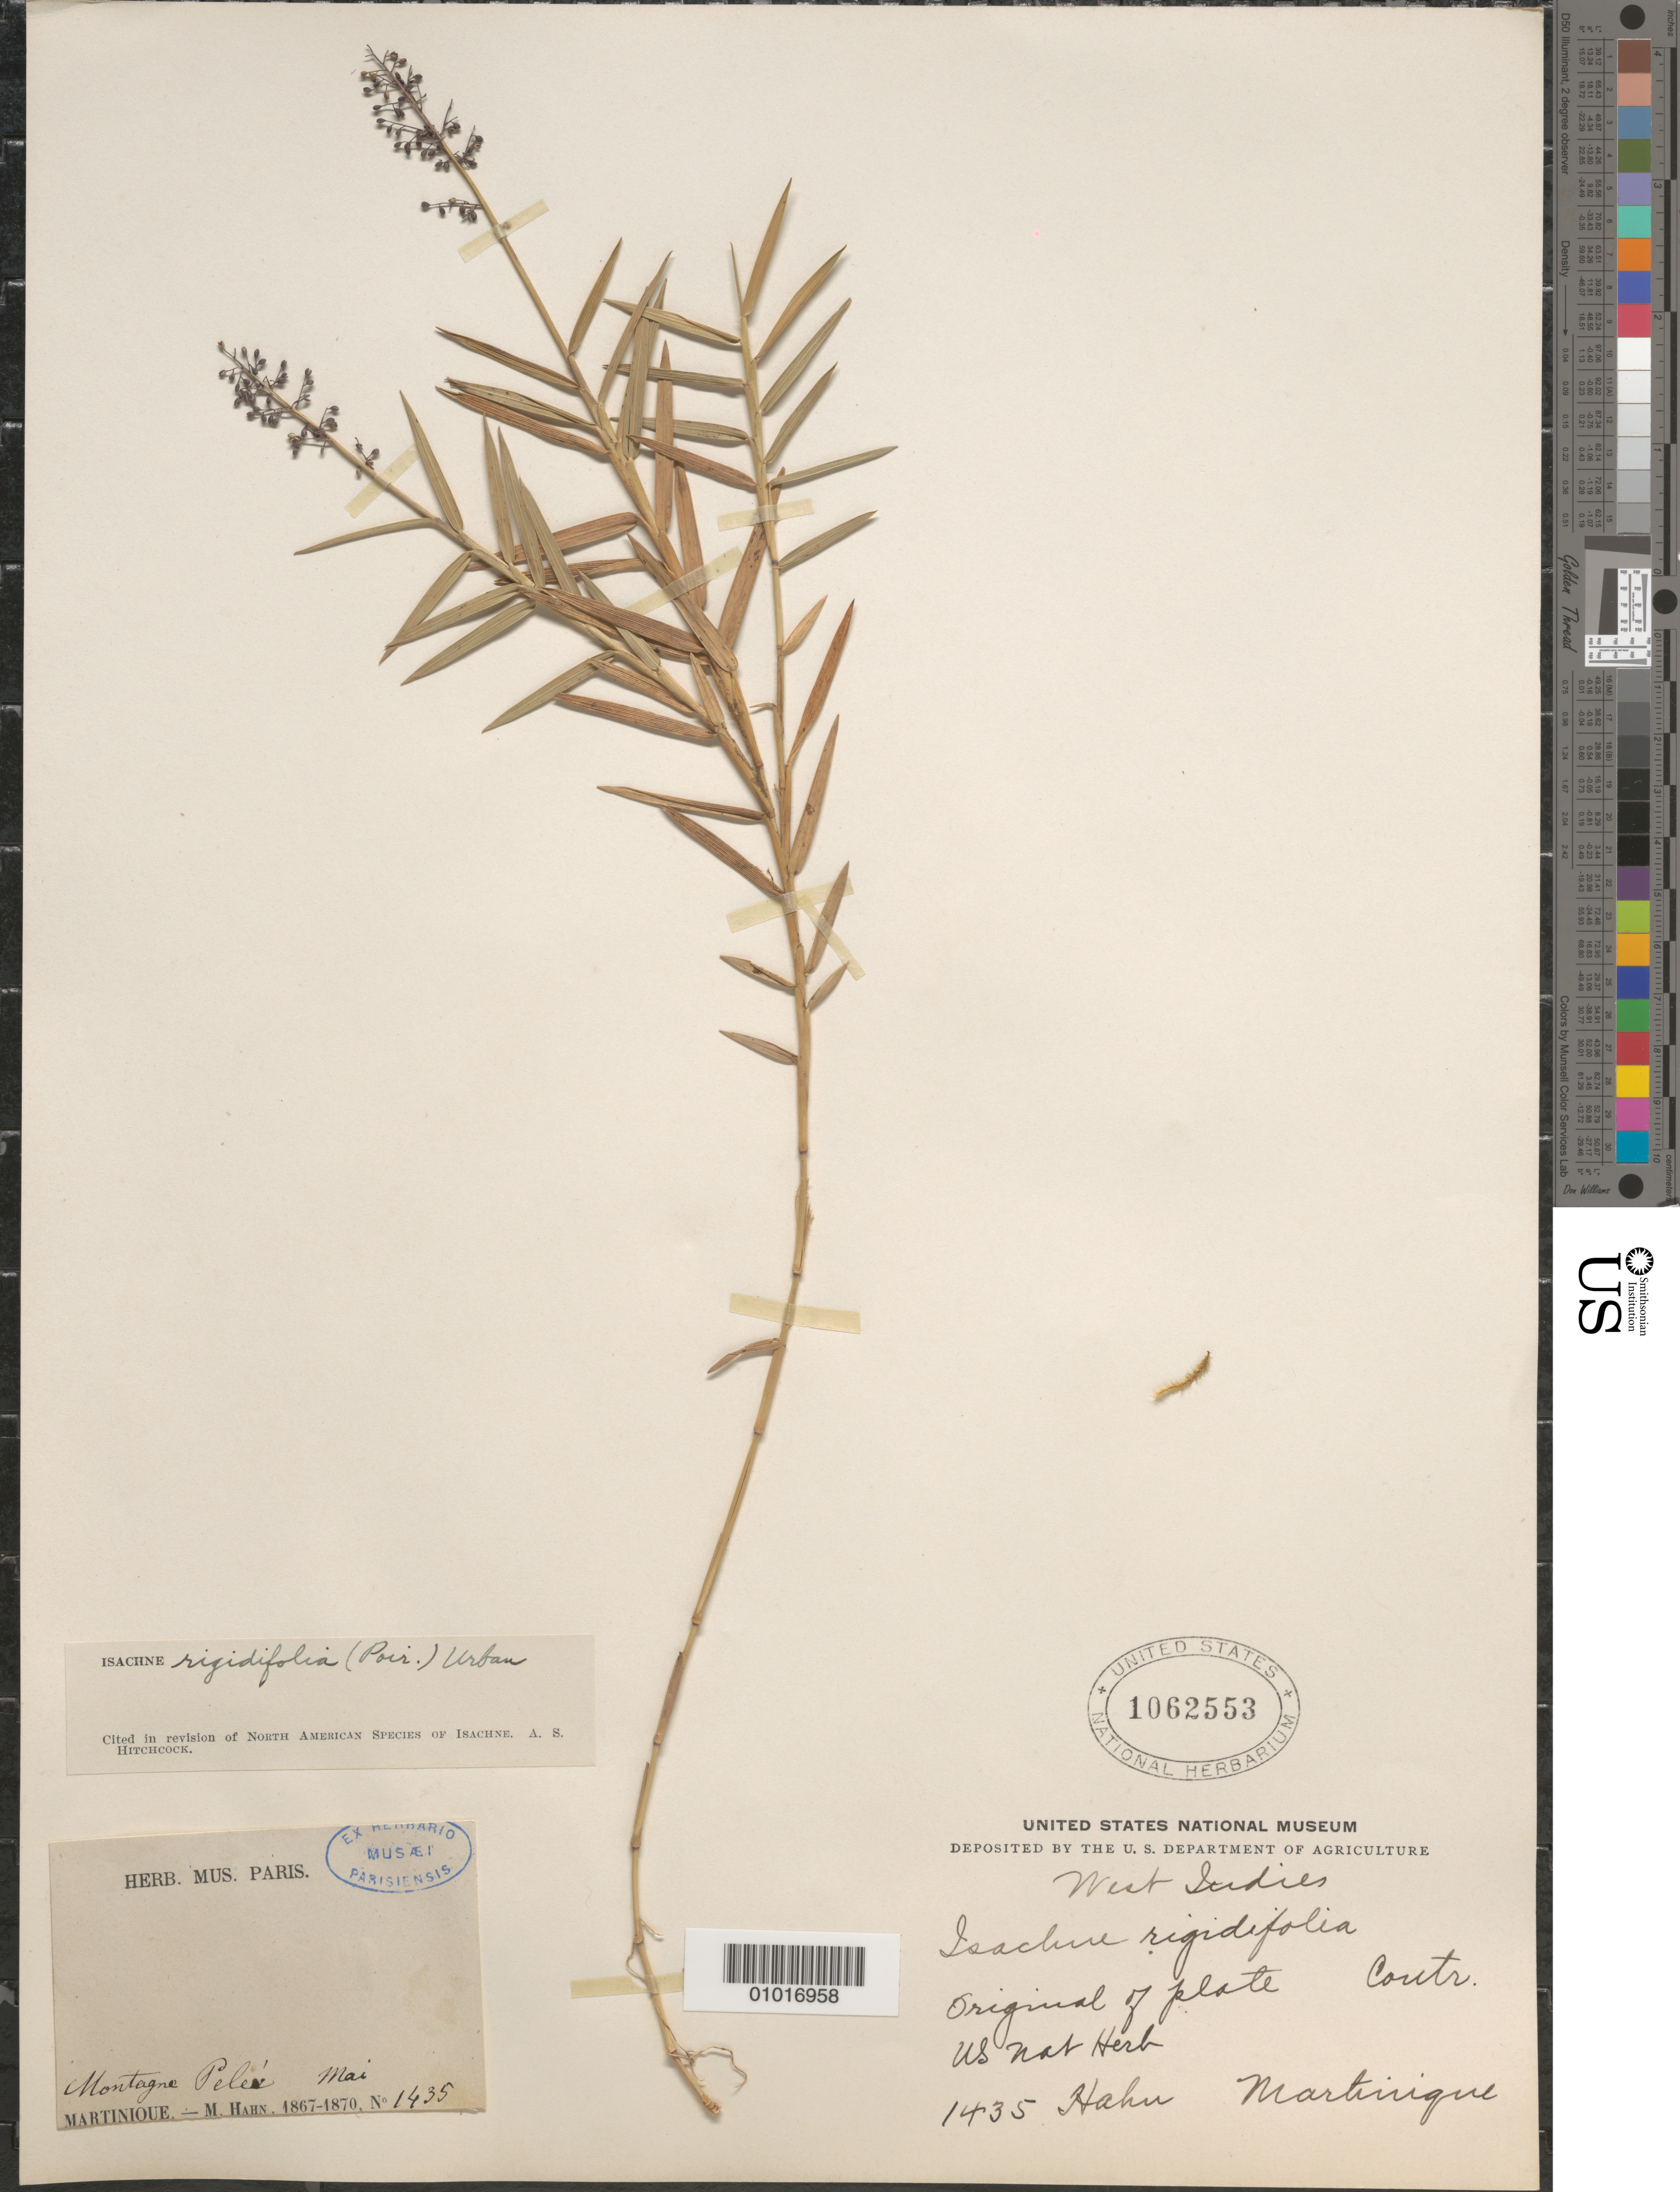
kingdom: Plantae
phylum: Tracheophyta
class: Liliopsida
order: Poales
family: Poaceae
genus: Isachne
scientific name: Isachne rigidifolia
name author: (Poir.) Urb.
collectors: M. Hahn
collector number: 1435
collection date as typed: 01 Jan 1867 to 31 Dec 1870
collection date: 1867-01-01/1870-12-31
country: Martinique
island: Martinique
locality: Montagne Pelei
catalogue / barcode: US 1062553